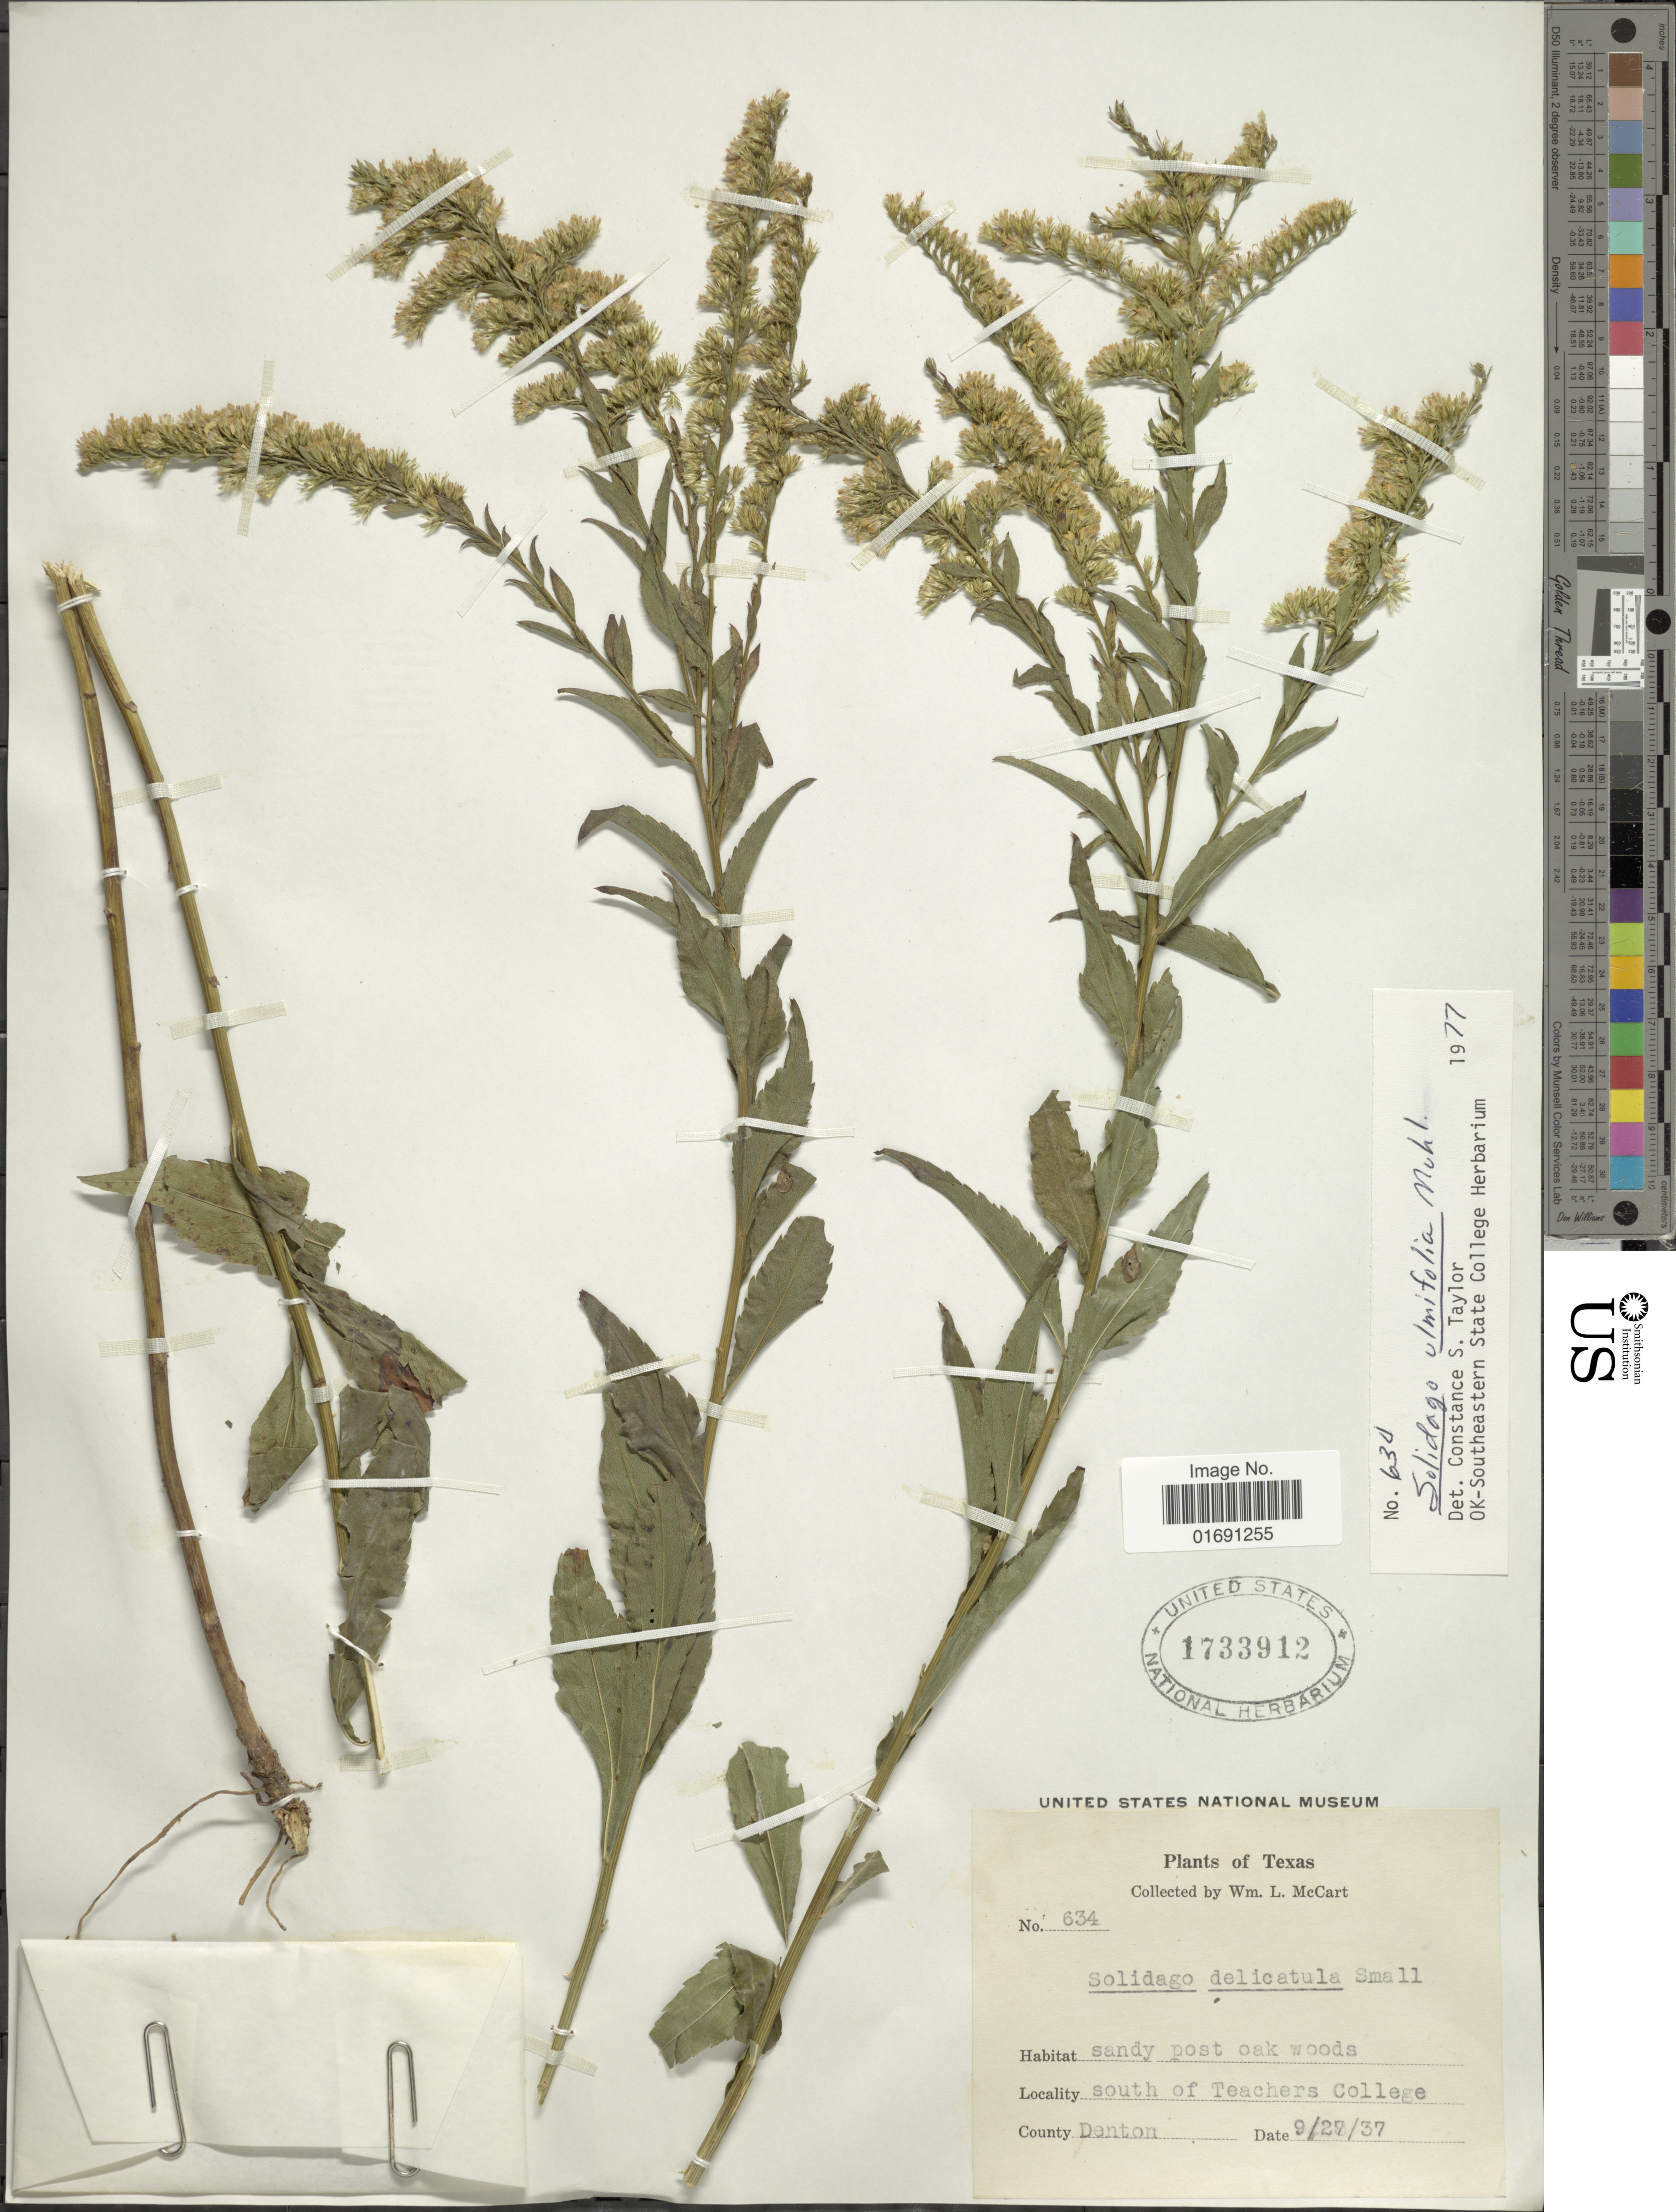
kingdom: Plantae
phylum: Tracheophyta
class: Magnoliopsida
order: Asterales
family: Asteraceae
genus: Solidago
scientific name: Solidago ulmifolia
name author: Muhl. ex Willd.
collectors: W. McCart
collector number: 634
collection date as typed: Transcribed d/m/y: 27/9/37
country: United States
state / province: Texas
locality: Sandy post oak woods, south of Teachers College, County Denton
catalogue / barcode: US 1733912